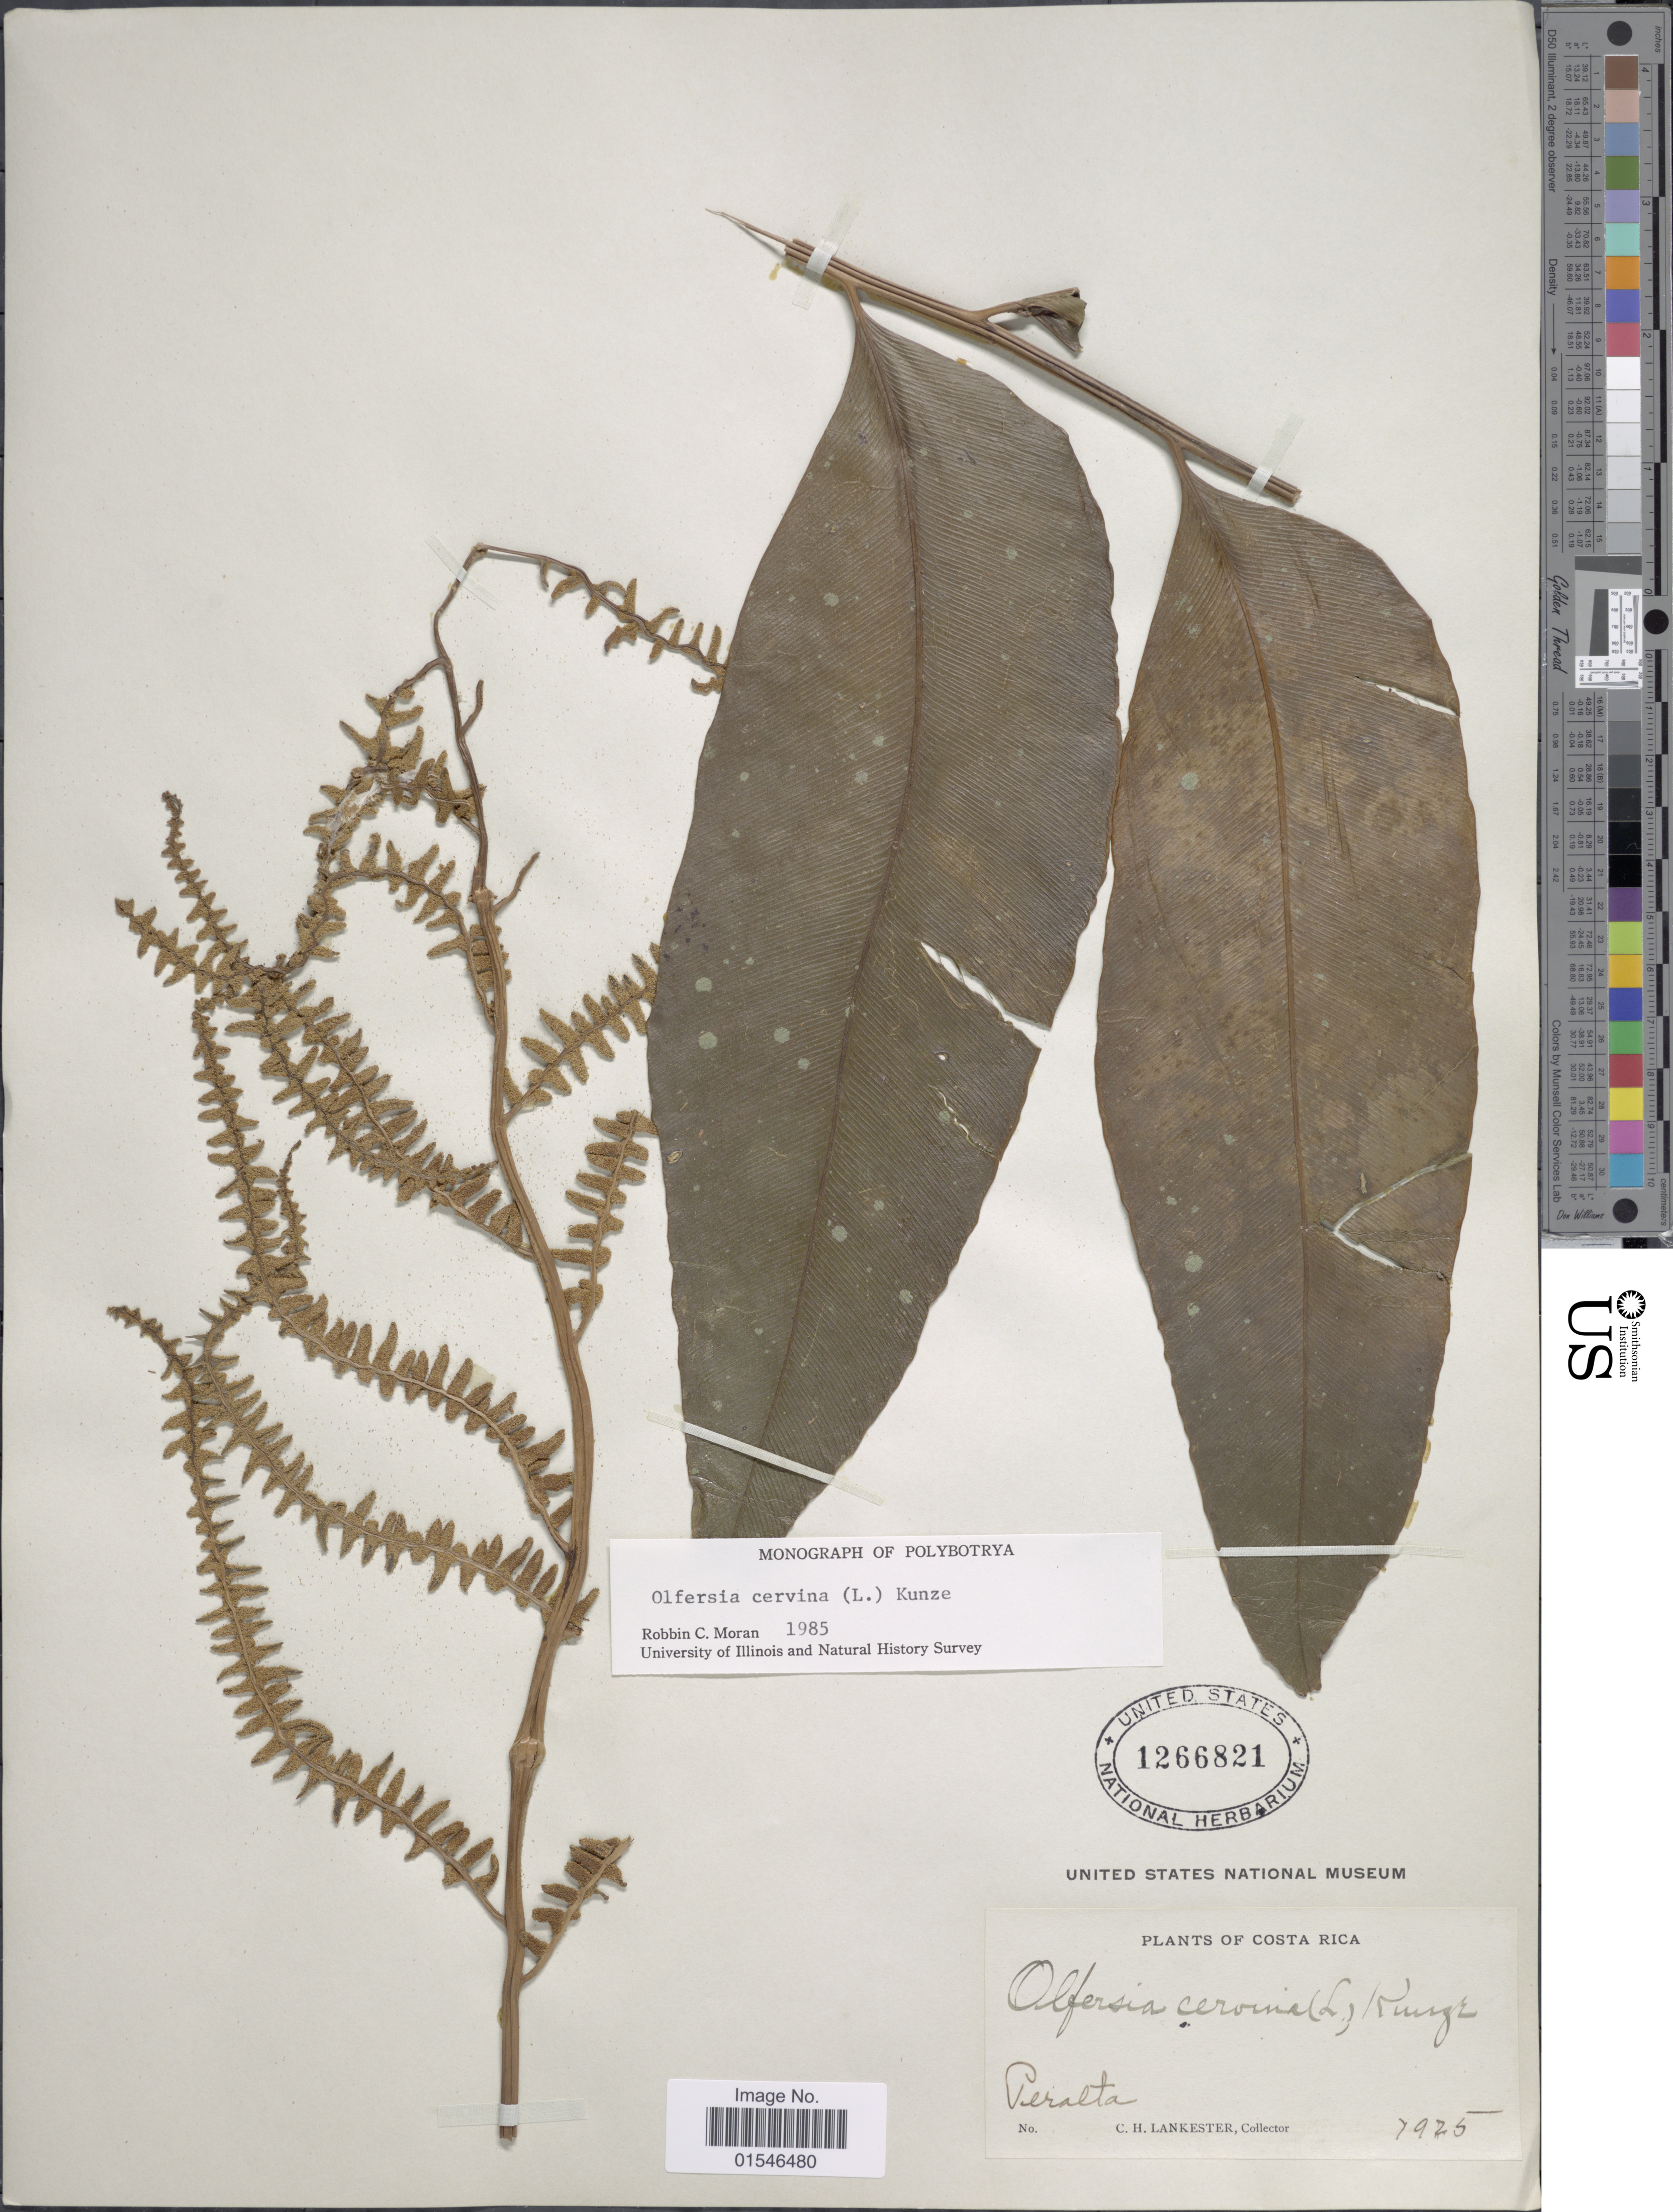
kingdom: Plantae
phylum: Tracheophyta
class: Polypodiopsida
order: Polypodiales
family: Dryopteridaceae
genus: Olfersia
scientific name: Olfersia cervina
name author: (L.) Kunze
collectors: C. H. Lankester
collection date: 1925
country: Costa Rica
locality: Peralta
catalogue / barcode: US 1266821